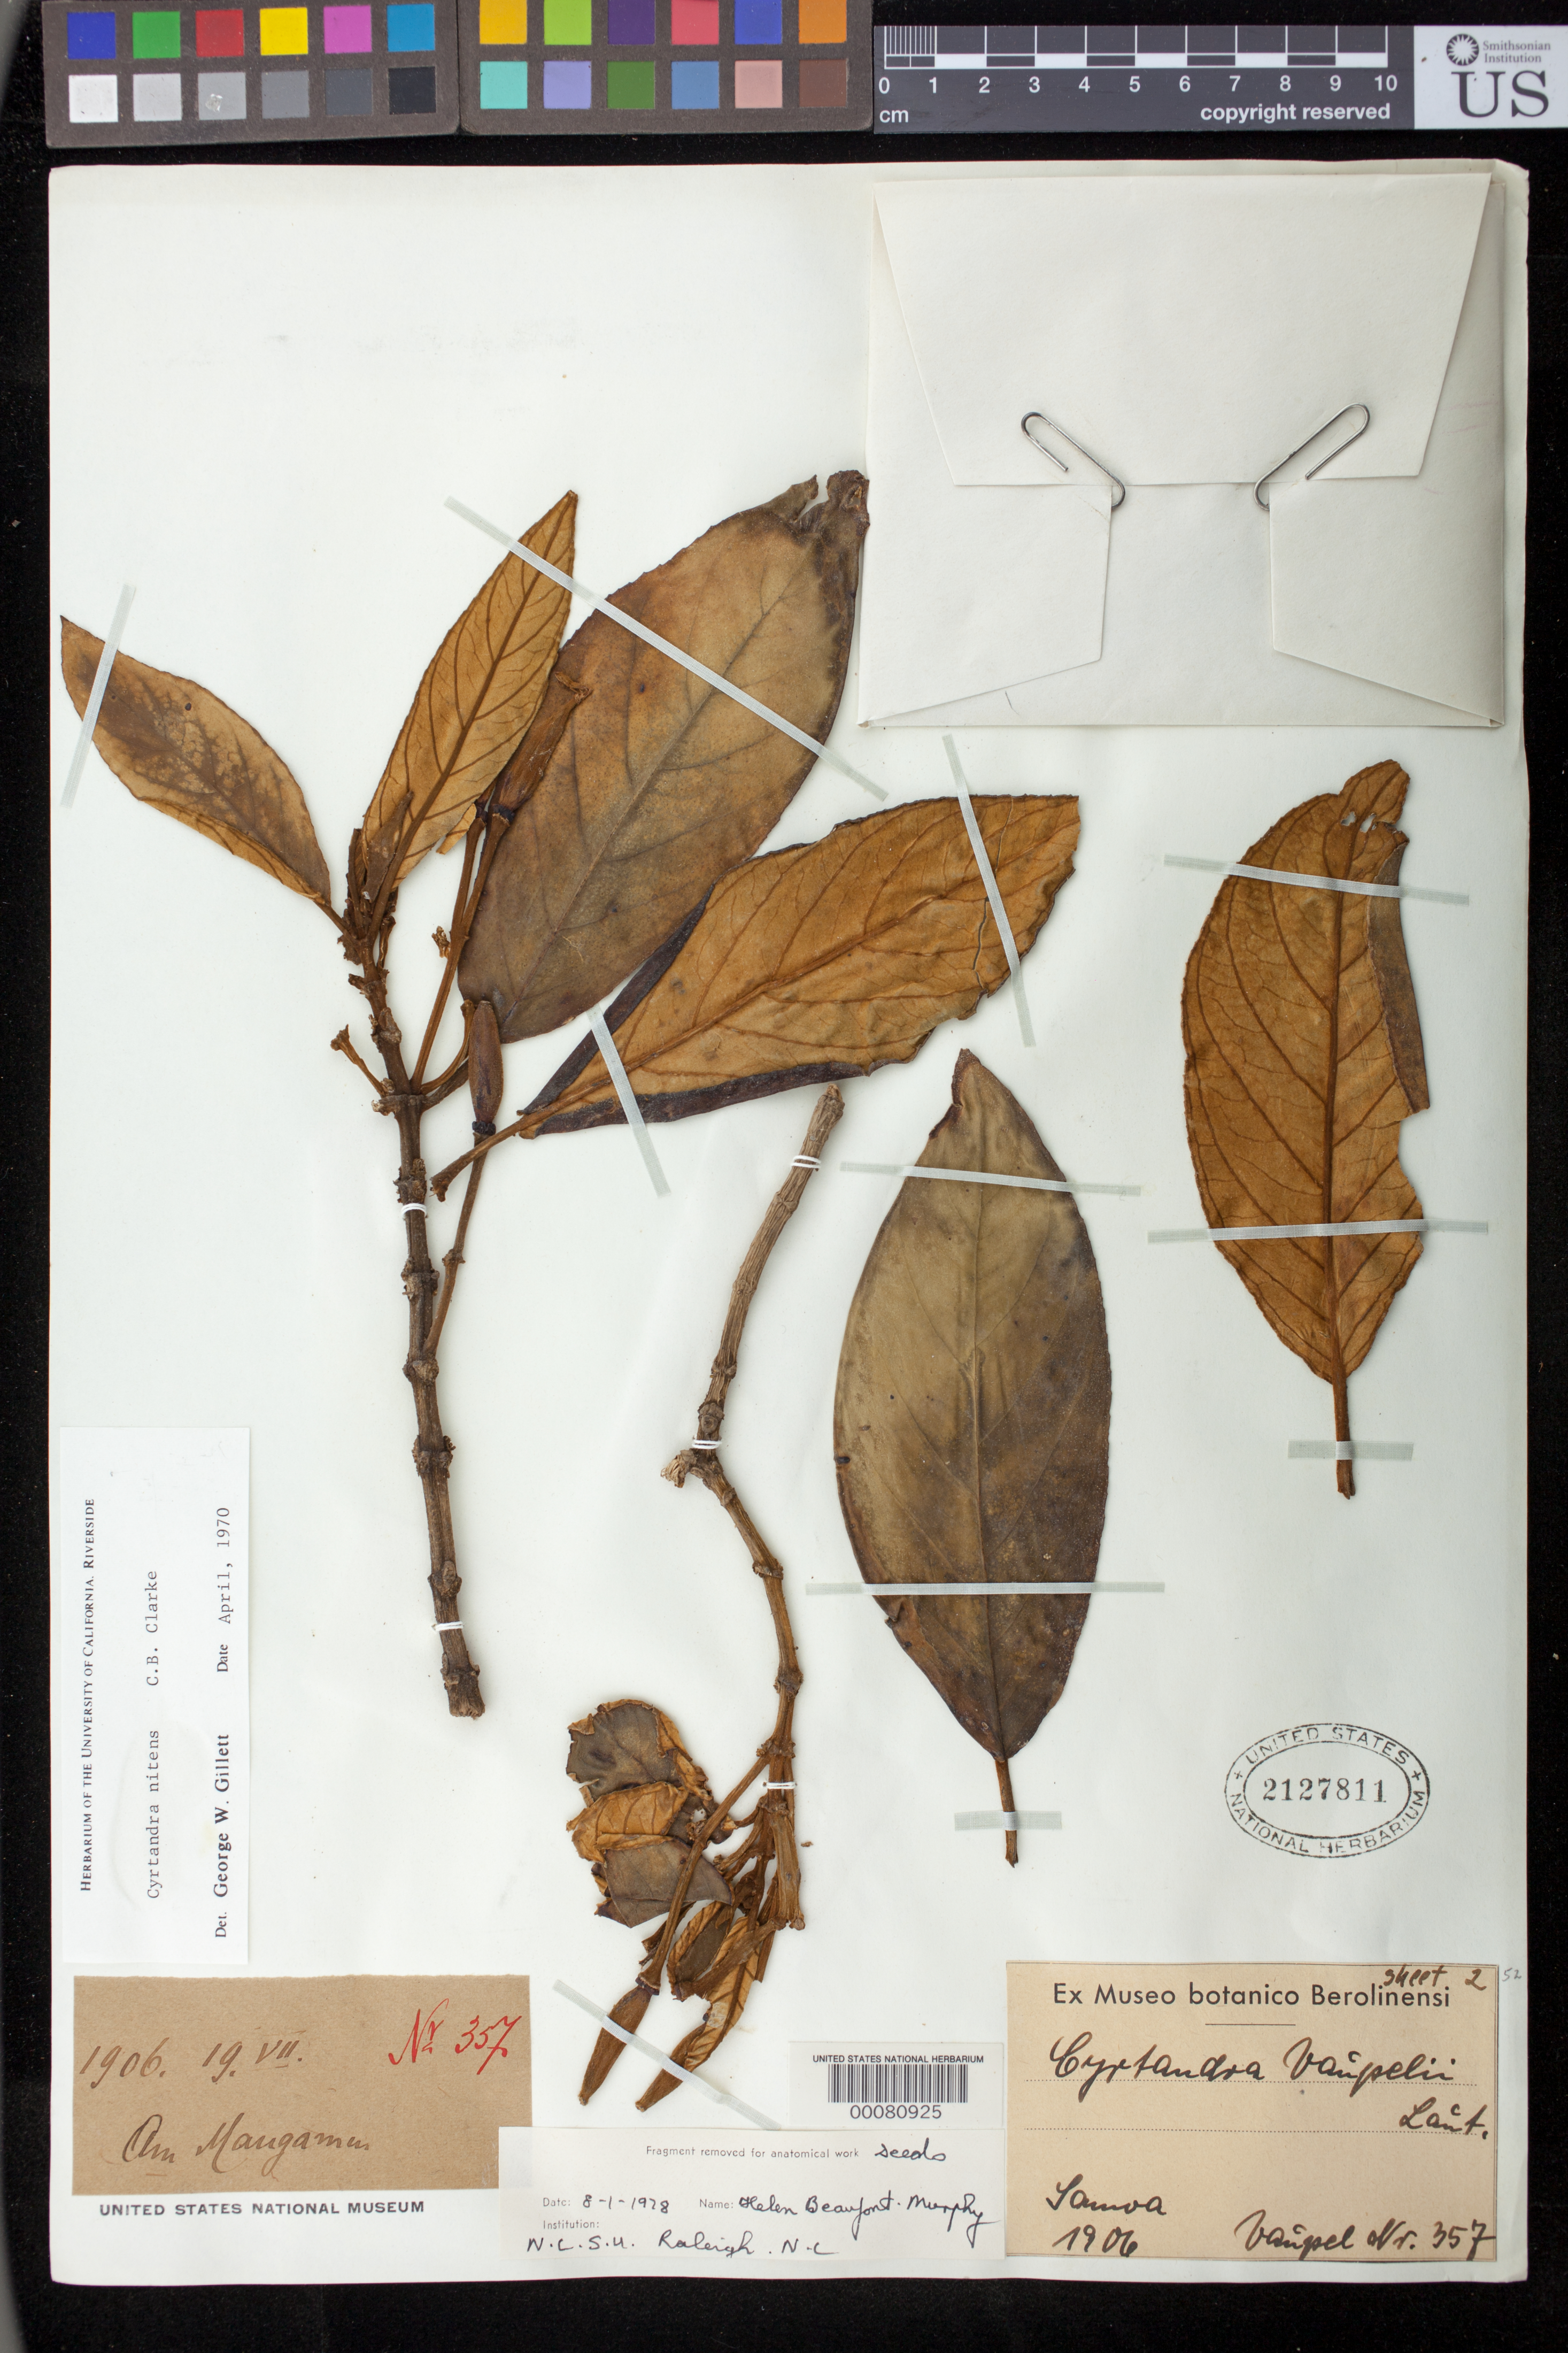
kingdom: Plantae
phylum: Tracheophyta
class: Magnoliopsida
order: Lamiales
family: Gesneriaceae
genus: Cyrtandra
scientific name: Cyrtandra vaupelii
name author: Lauterb.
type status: Isotype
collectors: F. Vaupel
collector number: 357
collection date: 1906-07-19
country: Samoa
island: Savai'i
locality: Mangamu / Maugamu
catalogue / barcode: US 2127811